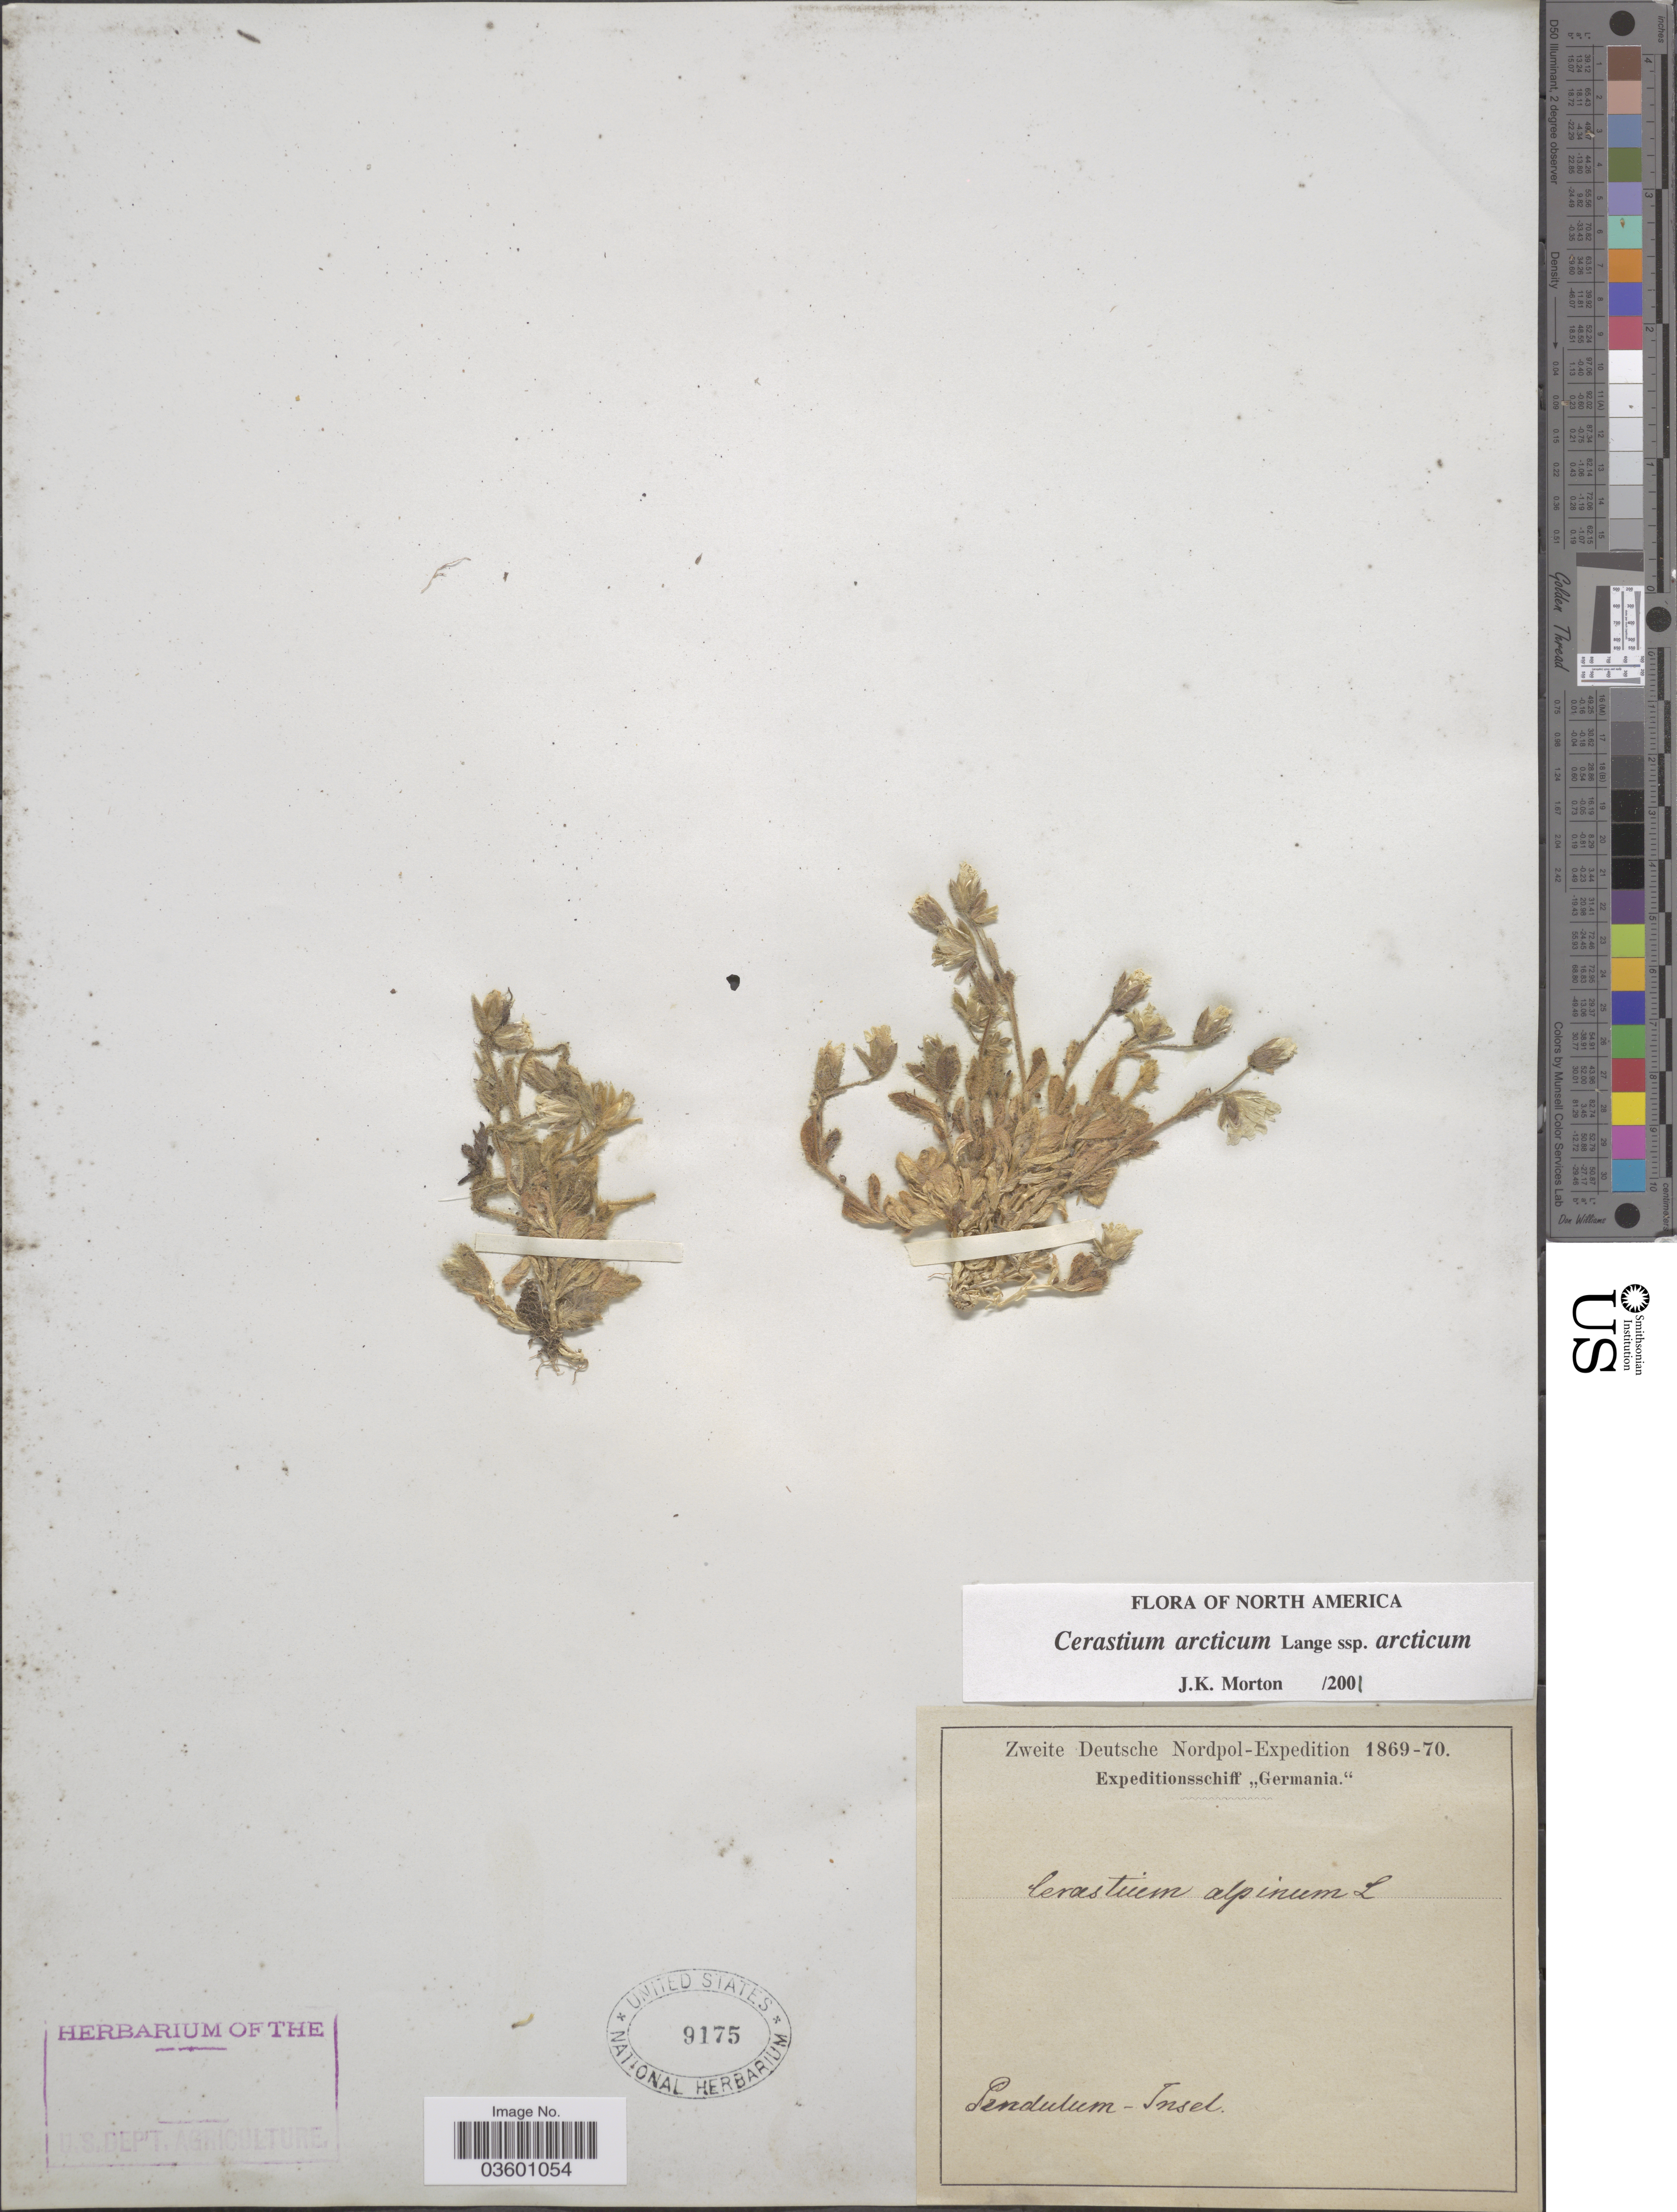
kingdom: Plantae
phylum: Tracheophyta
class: Magnoliopsida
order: Caryophyllales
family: Caryophyllaceae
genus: Cerastium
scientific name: Cerastium arcticum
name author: Lange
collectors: Zweite Deutsche Nordpol-Expedition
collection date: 1869/1870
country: Germany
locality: Pendulum-Insel.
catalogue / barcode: US 9175